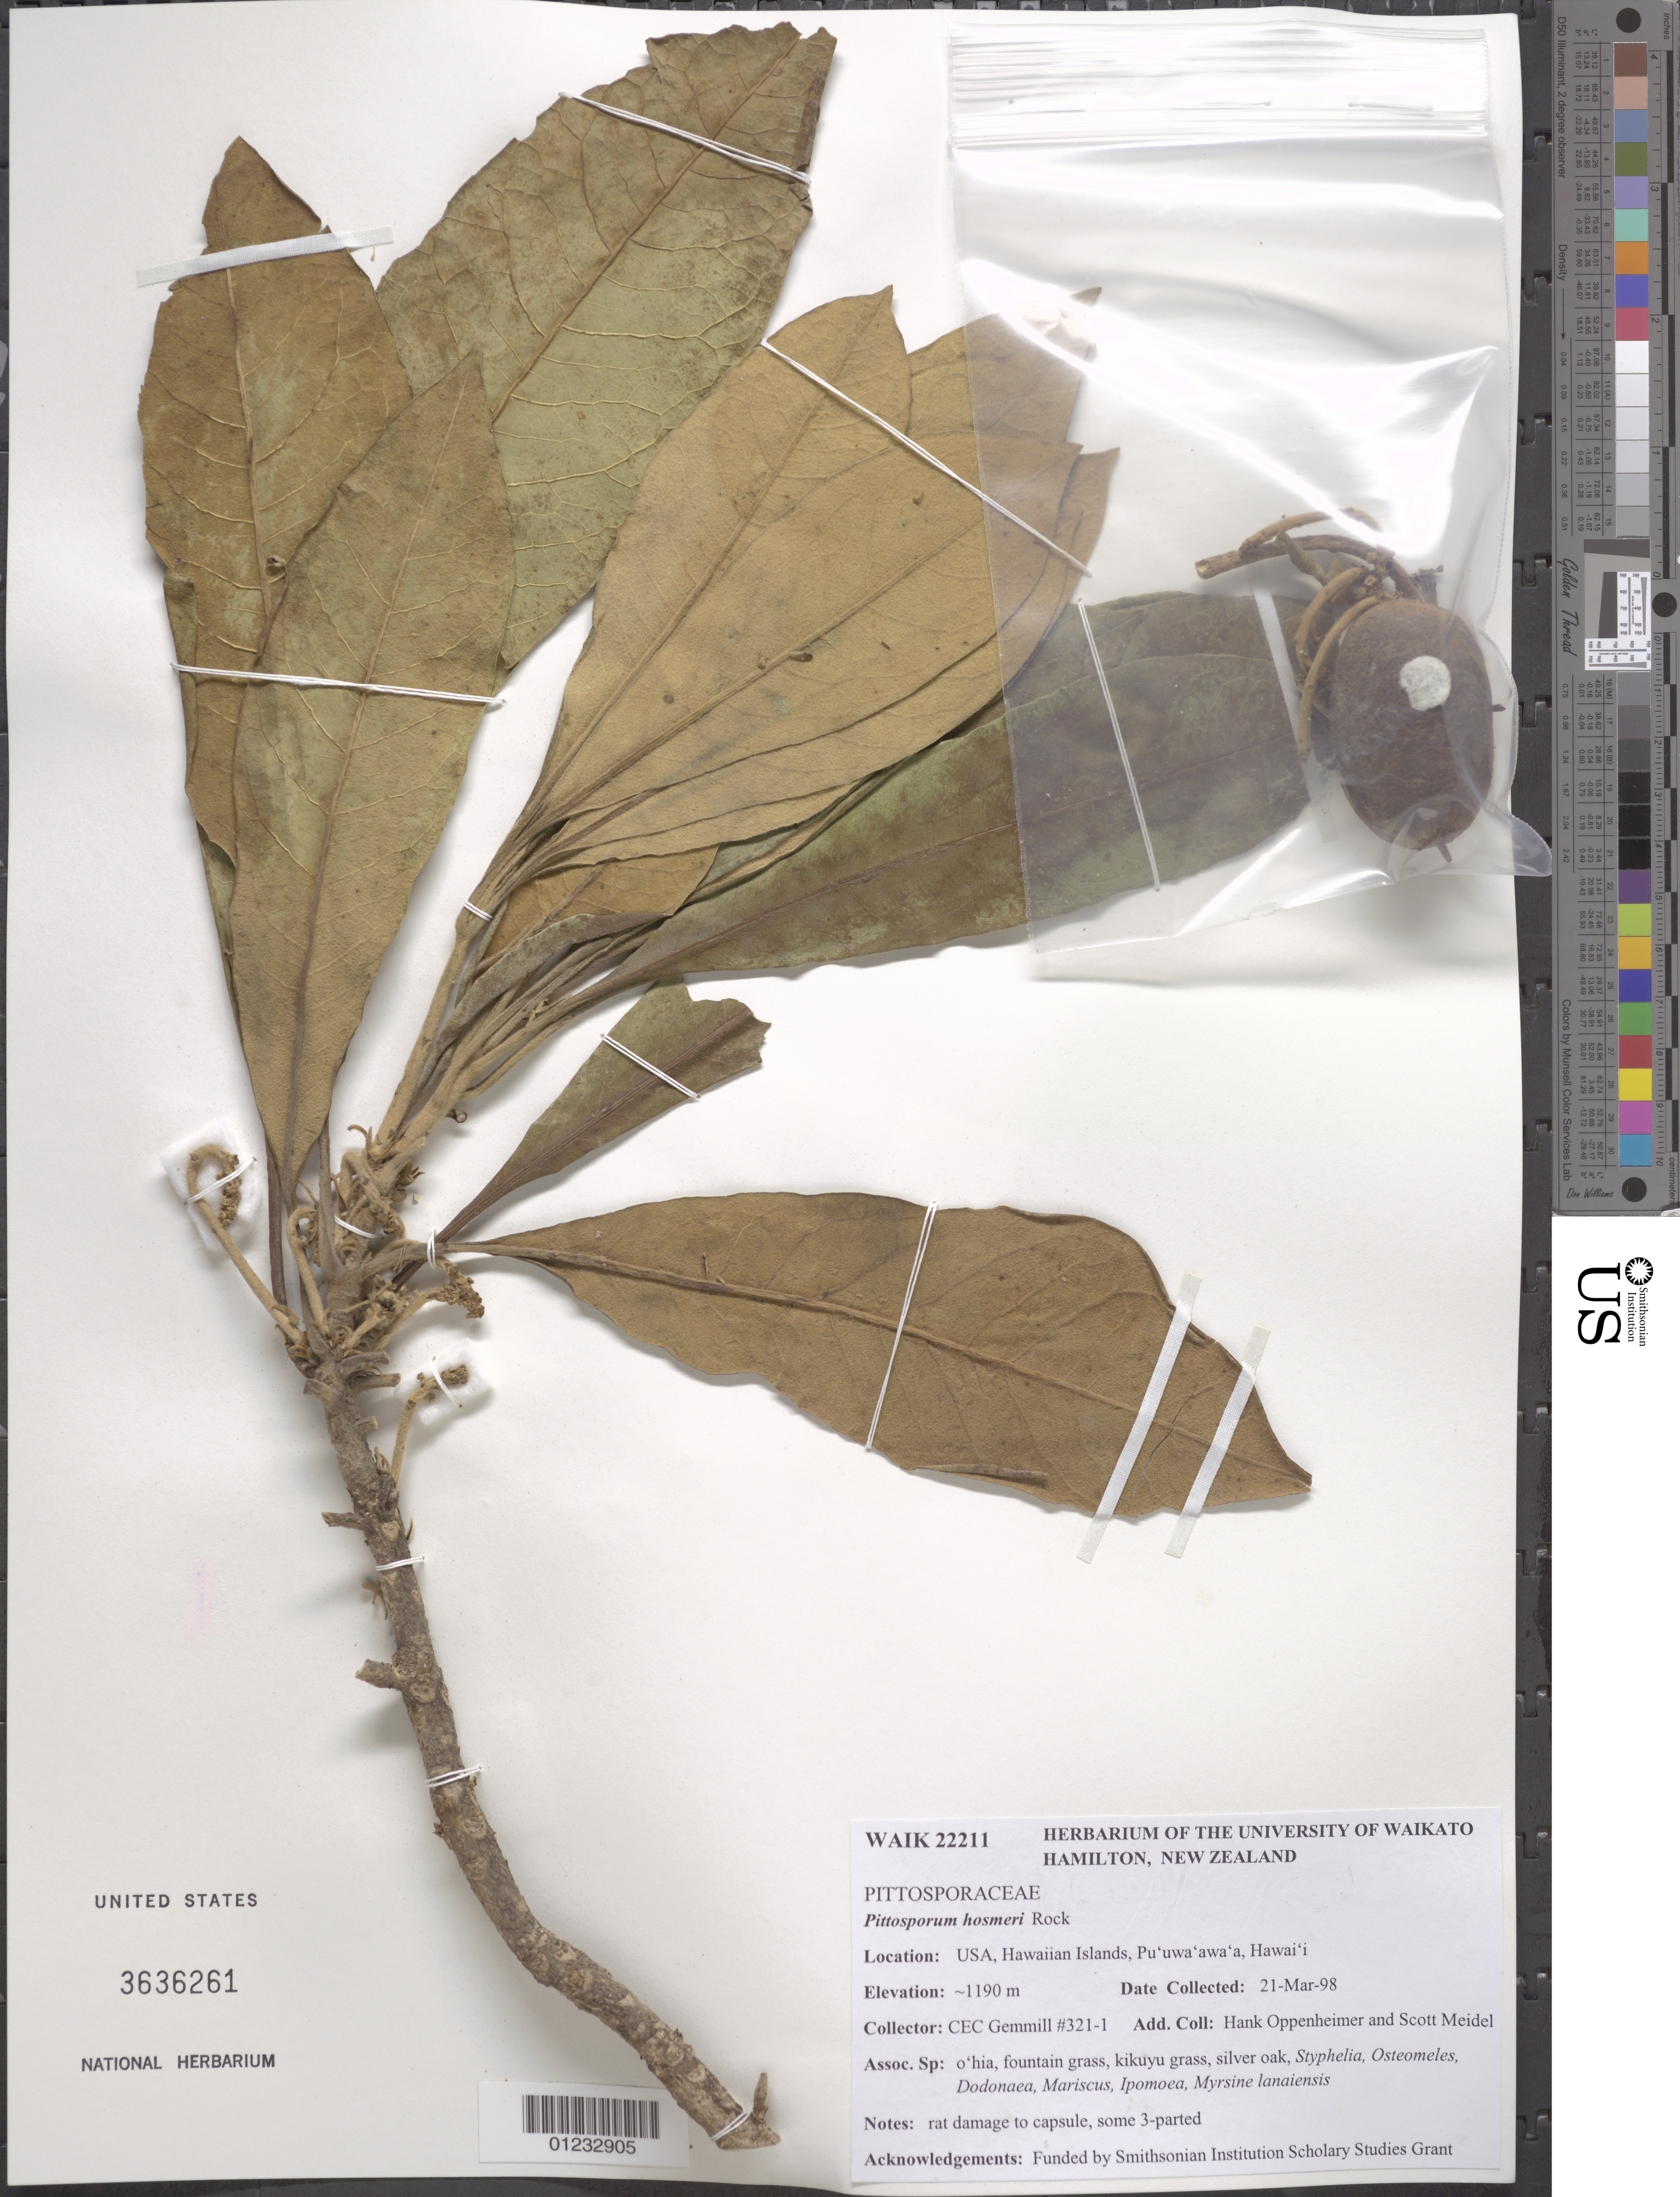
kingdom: Plantae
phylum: Tracheophyta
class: Magnoliopsida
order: Apiales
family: Pittosporaceae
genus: Pittosporum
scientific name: Pittosporum hosmeri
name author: Rock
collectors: C. Gemmill, H. L. Oppenheimer & S. Meidel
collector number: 321-1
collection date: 1998-03-21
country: United States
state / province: Hawaii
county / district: Hawaii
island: Hawaii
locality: Puu Waawaa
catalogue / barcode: US 3636261